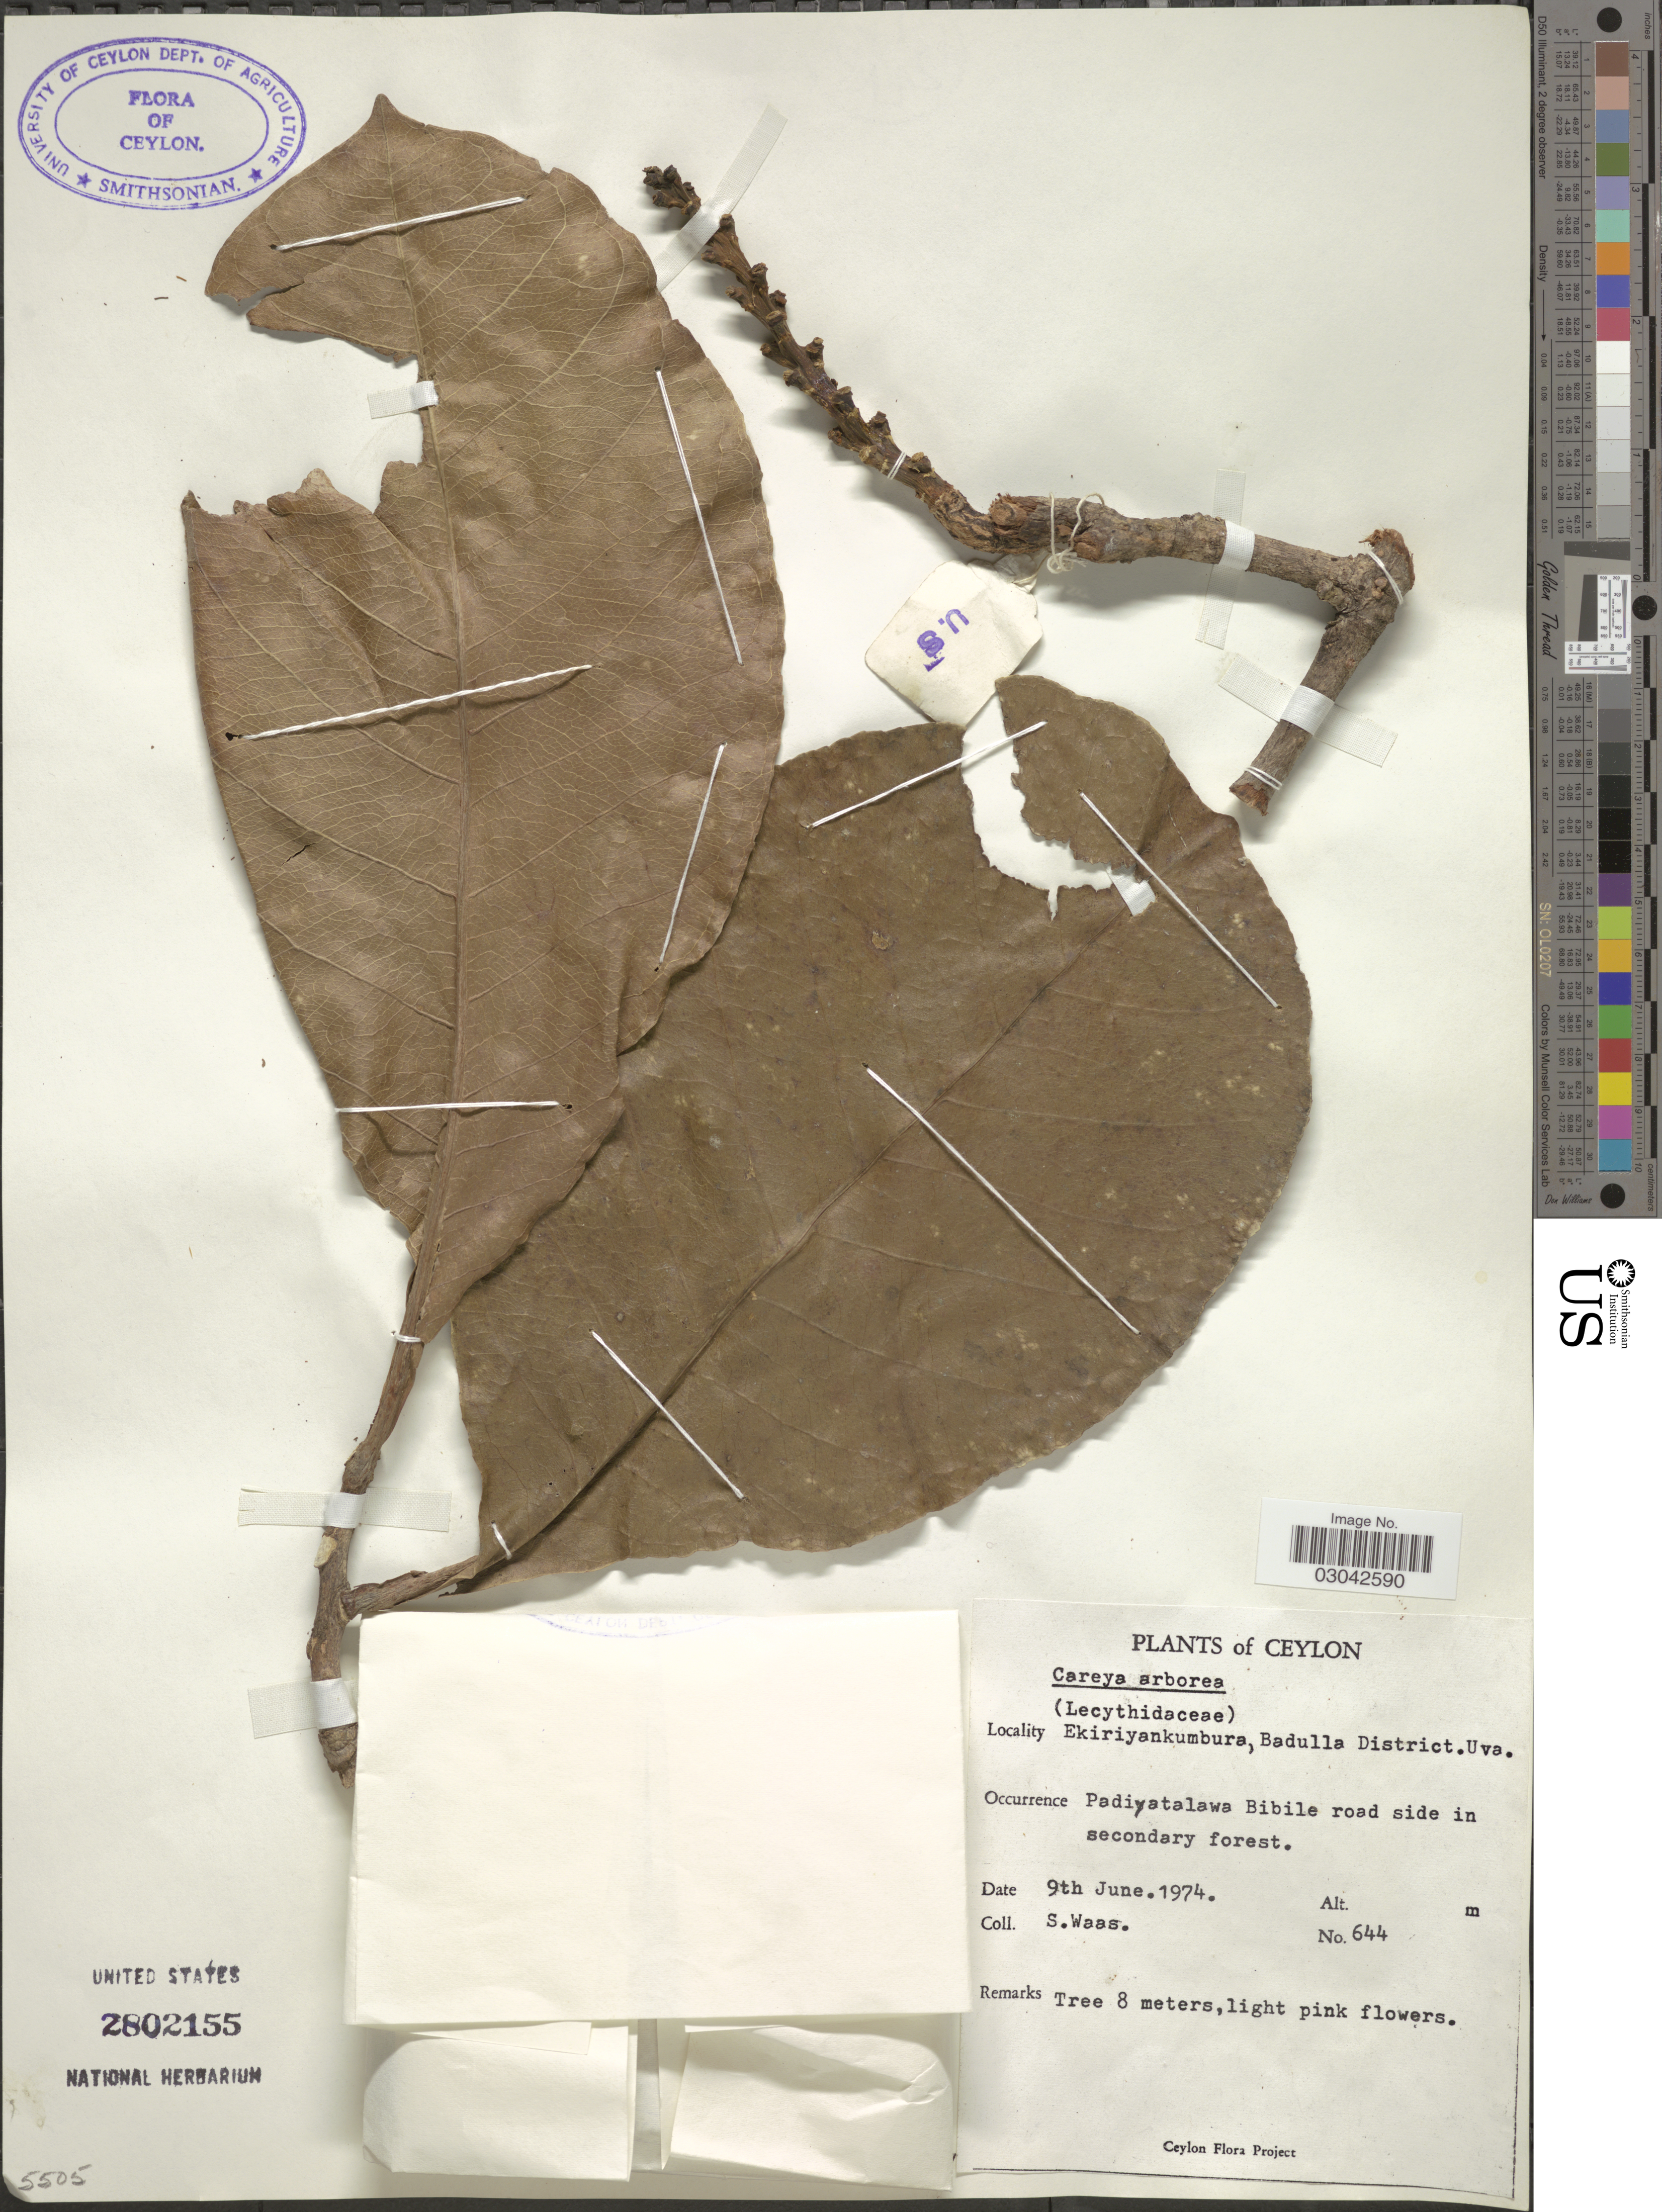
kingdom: Plantae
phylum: Tracheophyta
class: Magnoliopsida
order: Ericales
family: Lecythidaceae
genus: Careya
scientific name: Careya arborea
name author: Roxb.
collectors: S. Waas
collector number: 644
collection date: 1974-06-09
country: Sri Lanka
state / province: Uva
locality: Ceylon. Ekiriyankambura, Badulla District. Padiyatalawa Bibile road side in secondary forest.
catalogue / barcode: US 2802155